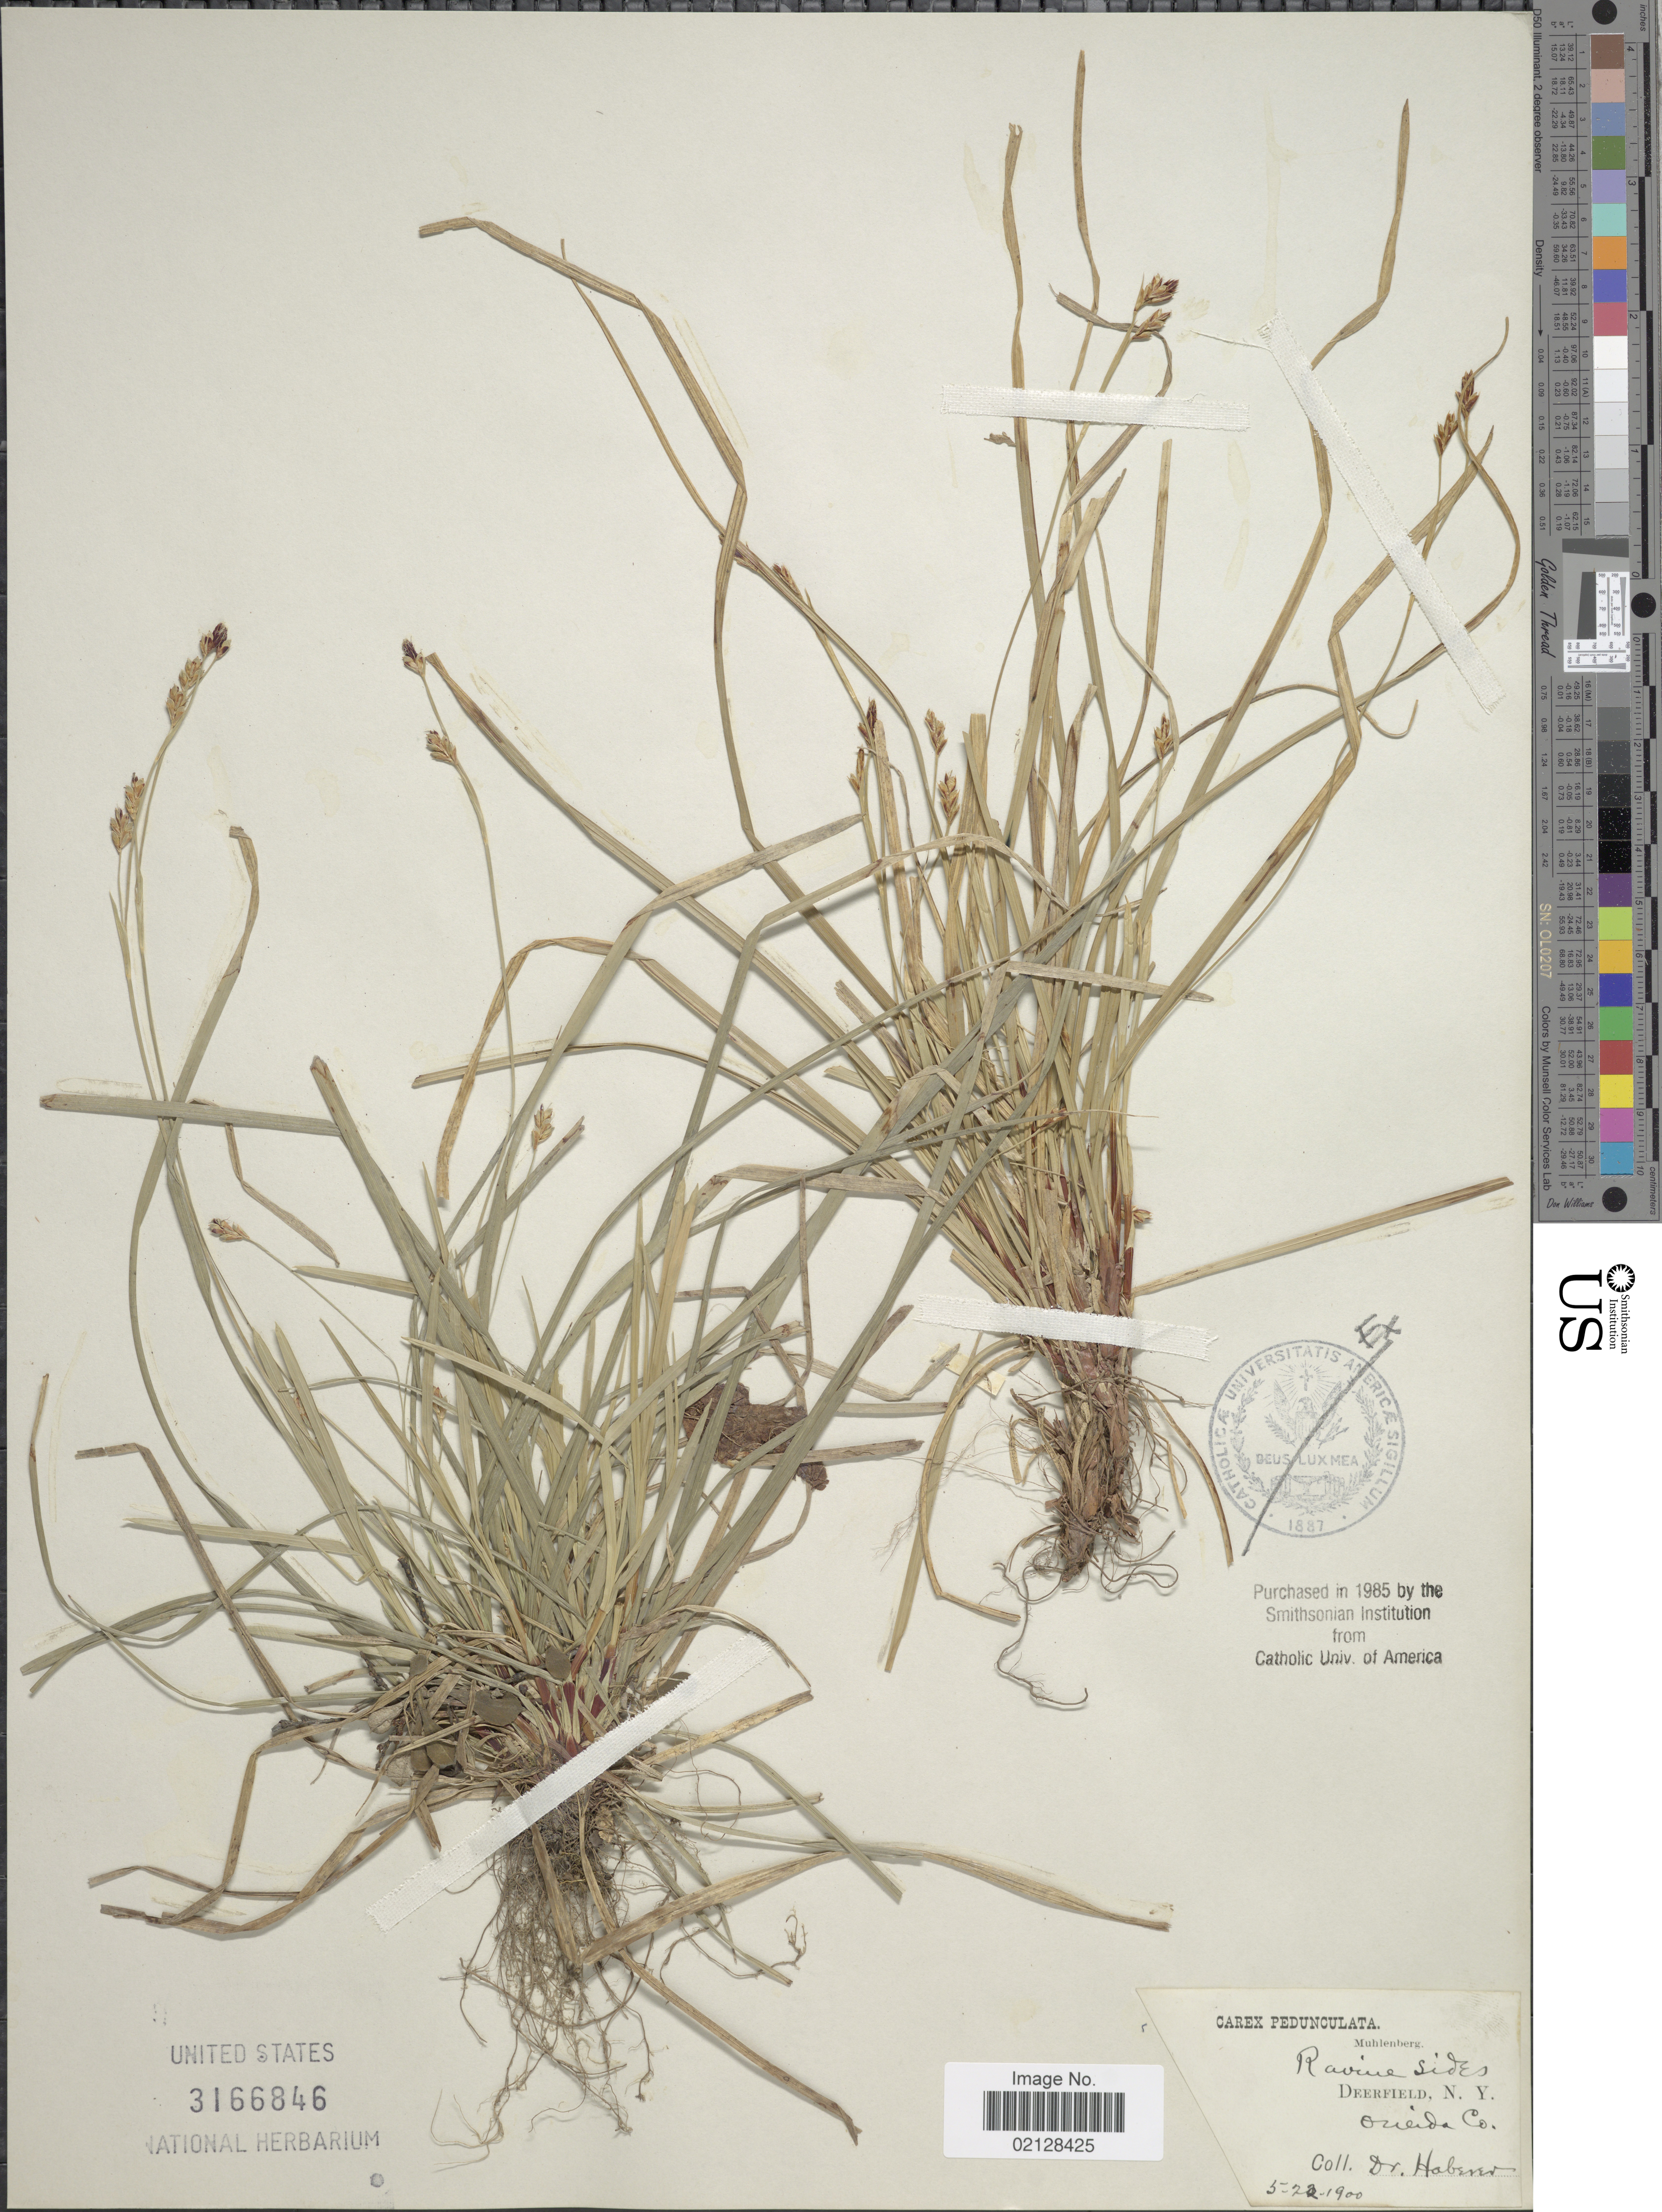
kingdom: Plantae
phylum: Tracheophyta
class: Liliopsida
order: Poales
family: Cyperaceae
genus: Carex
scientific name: Carex pedunculata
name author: Muhl. ex Willd.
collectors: J. V. Haberer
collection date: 1900-05-22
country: United States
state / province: New York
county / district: Oneida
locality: Ravine sides, Deerfield, N.Y., Oneida Co.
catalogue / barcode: US 3166846